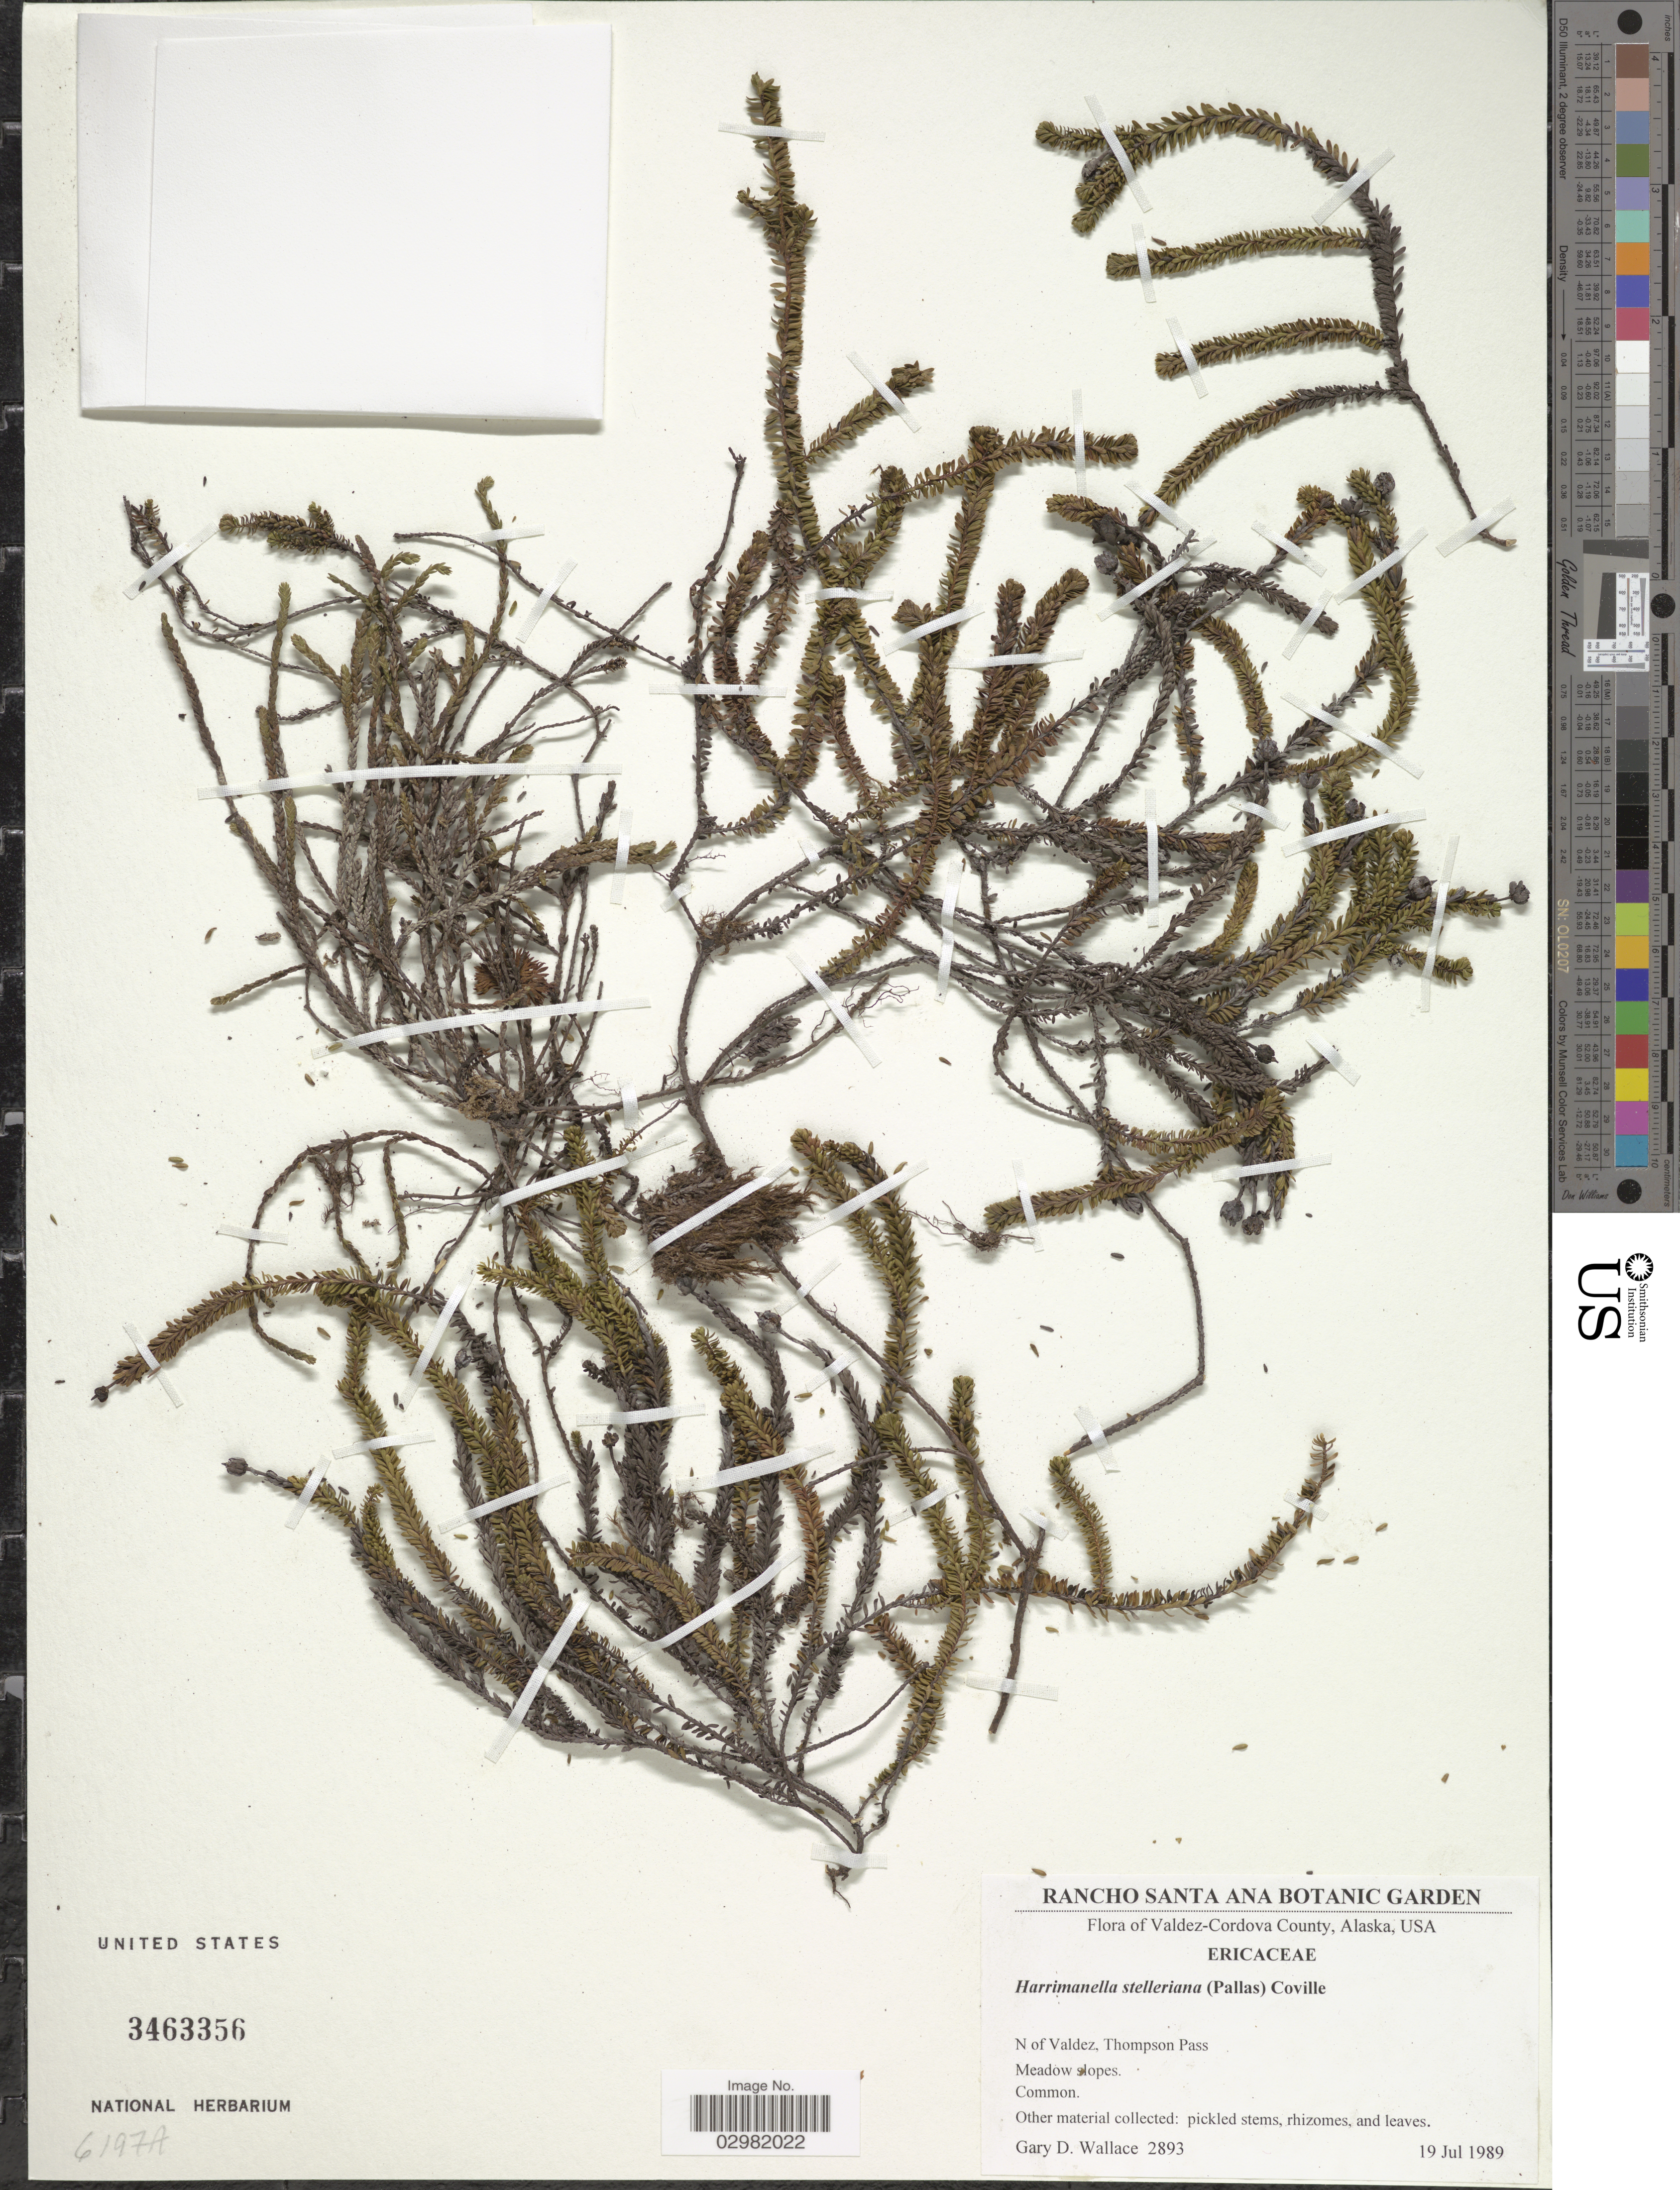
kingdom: Plantae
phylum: Tracheophyta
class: Magnoliopsida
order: Ericales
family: Ericaceae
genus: Cassiope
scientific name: Cassiope stelleriana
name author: (Pall.) DC.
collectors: G. D. Wallace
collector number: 2893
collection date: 1989-07-19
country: United States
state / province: Alaska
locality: Valdez-Cordova County, N of Valdez, Thompson Pass.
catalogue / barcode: US 3463356